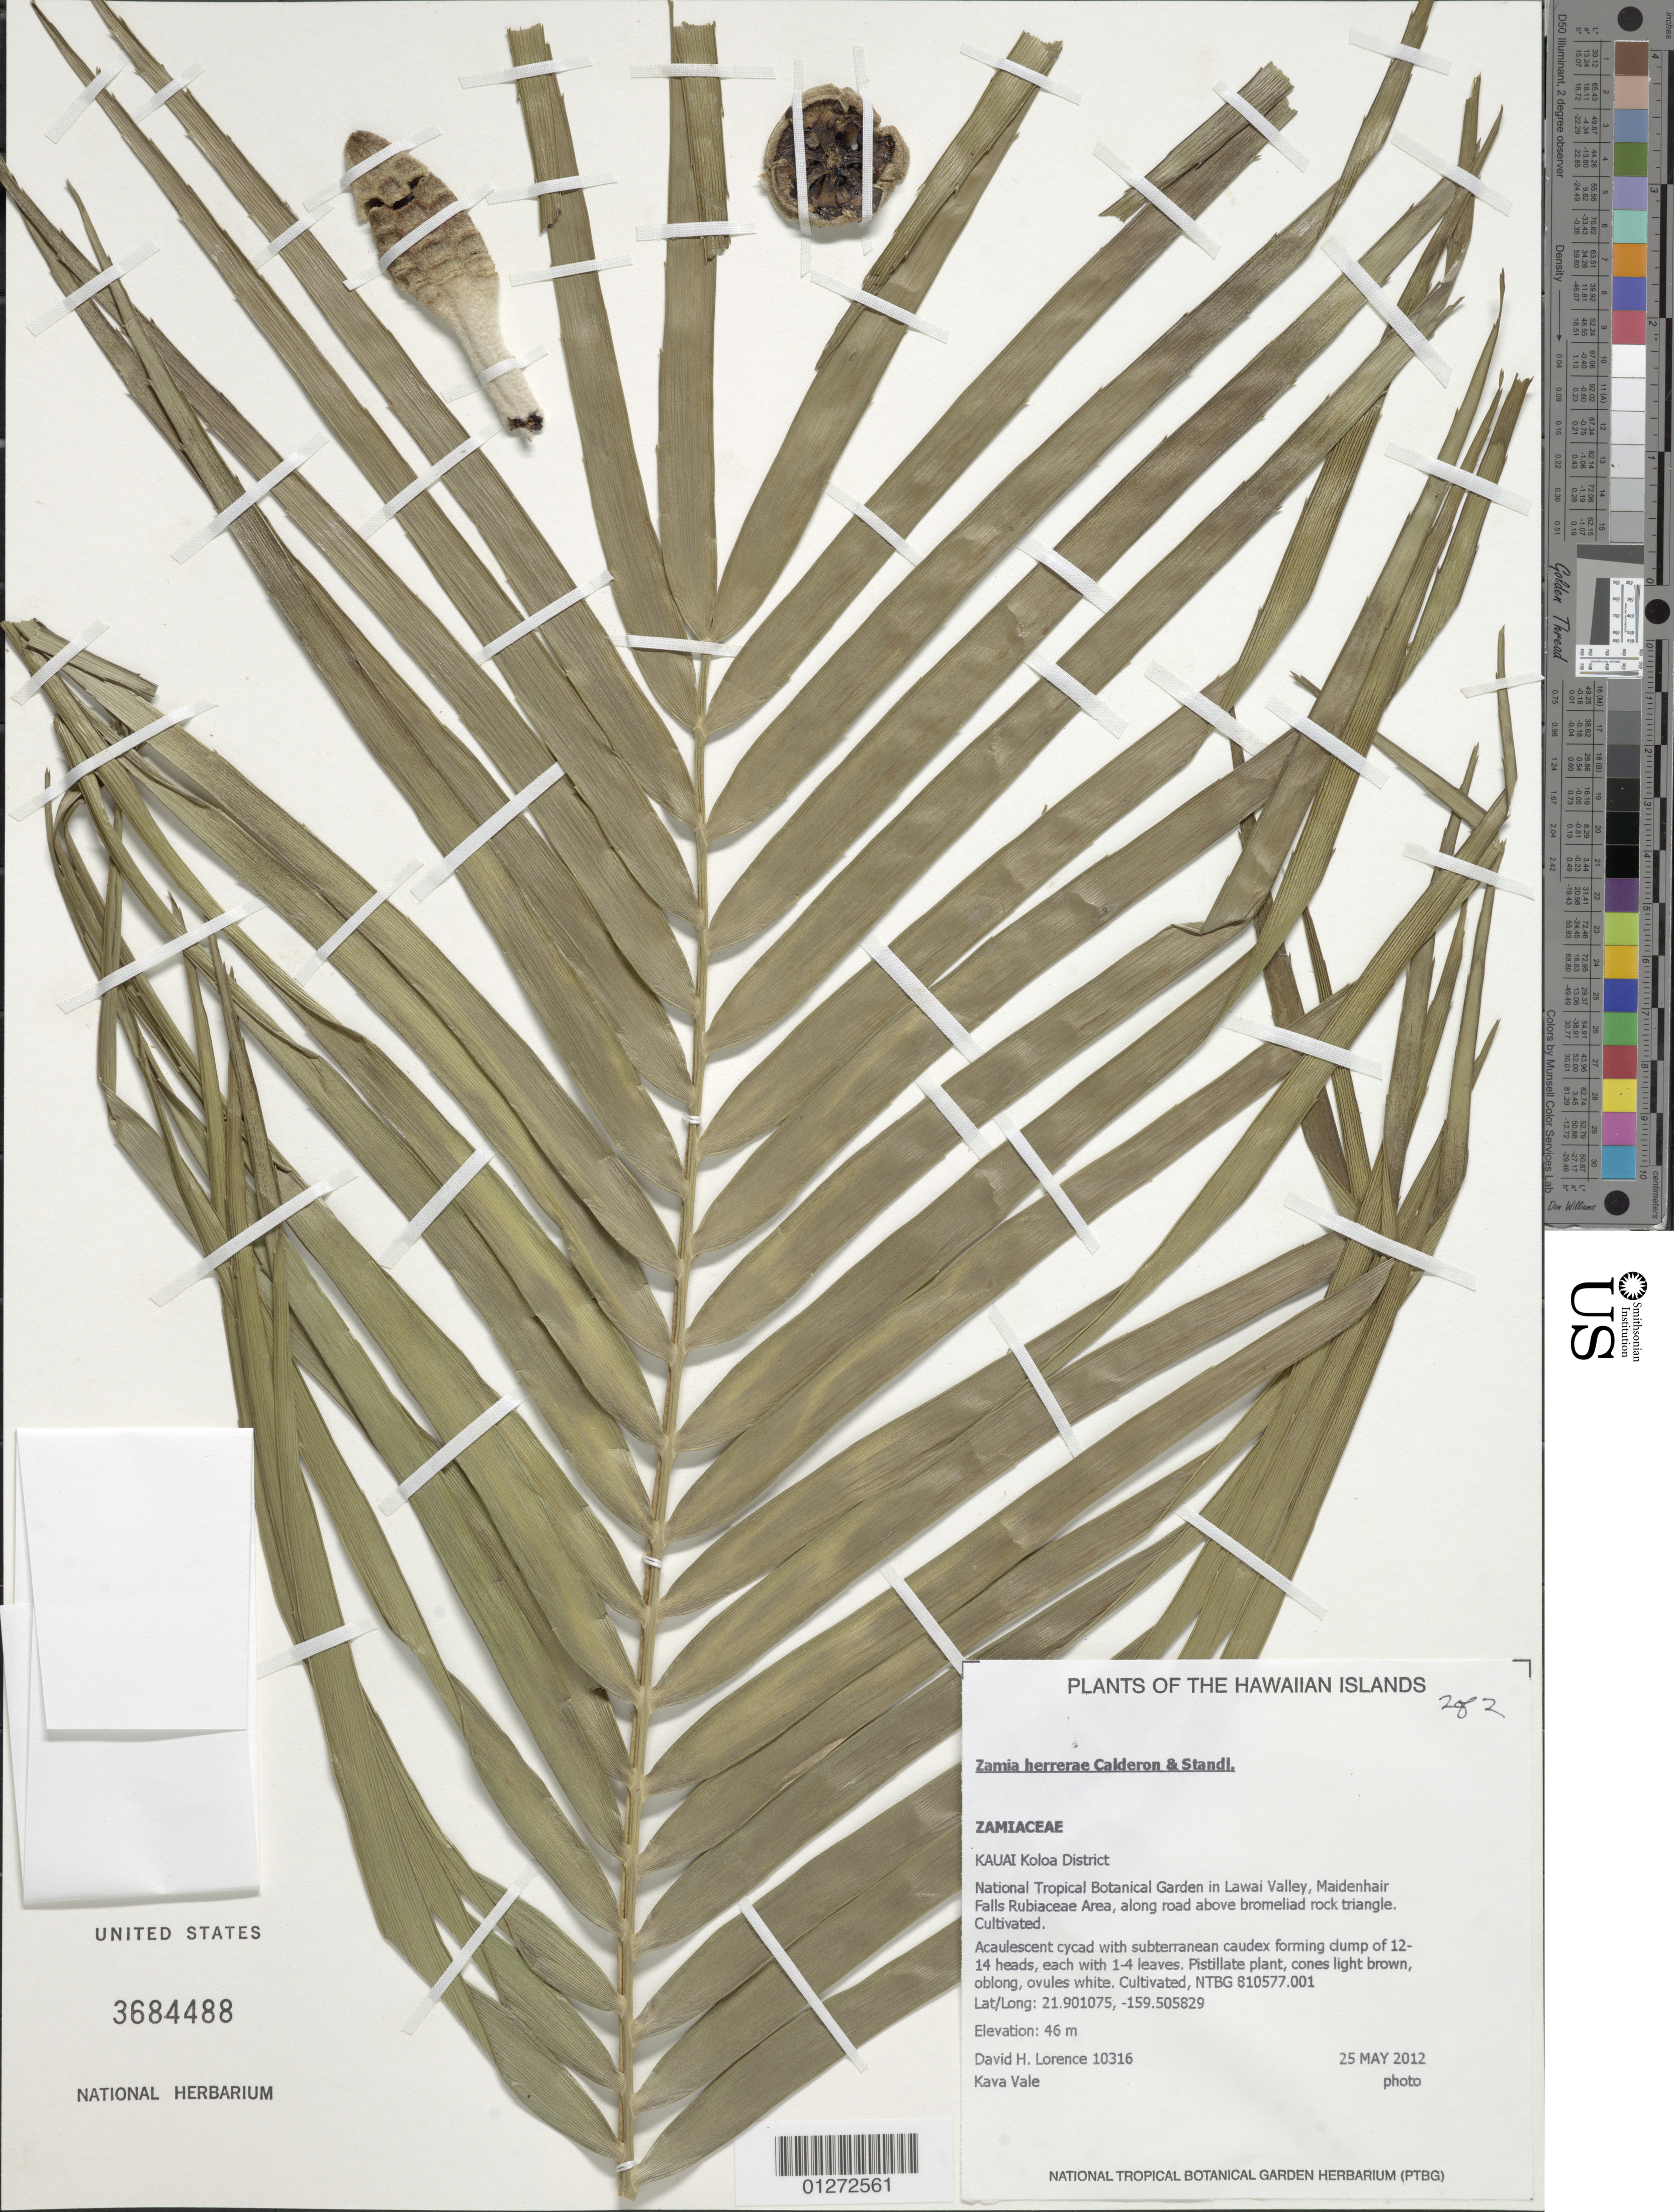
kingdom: Plantae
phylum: Tracheophyta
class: Cycadopsida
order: Cycadales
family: Zamiaceae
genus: Zamia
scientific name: Zamia herrerae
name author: S. Calderón & Standl.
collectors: D. Lorence & K. Vale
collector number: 10316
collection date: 2012-05-25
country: United States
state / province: Hawaii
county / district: Kauai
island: Kaua'i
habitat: Along road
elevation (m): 46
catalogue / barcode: US 3684488